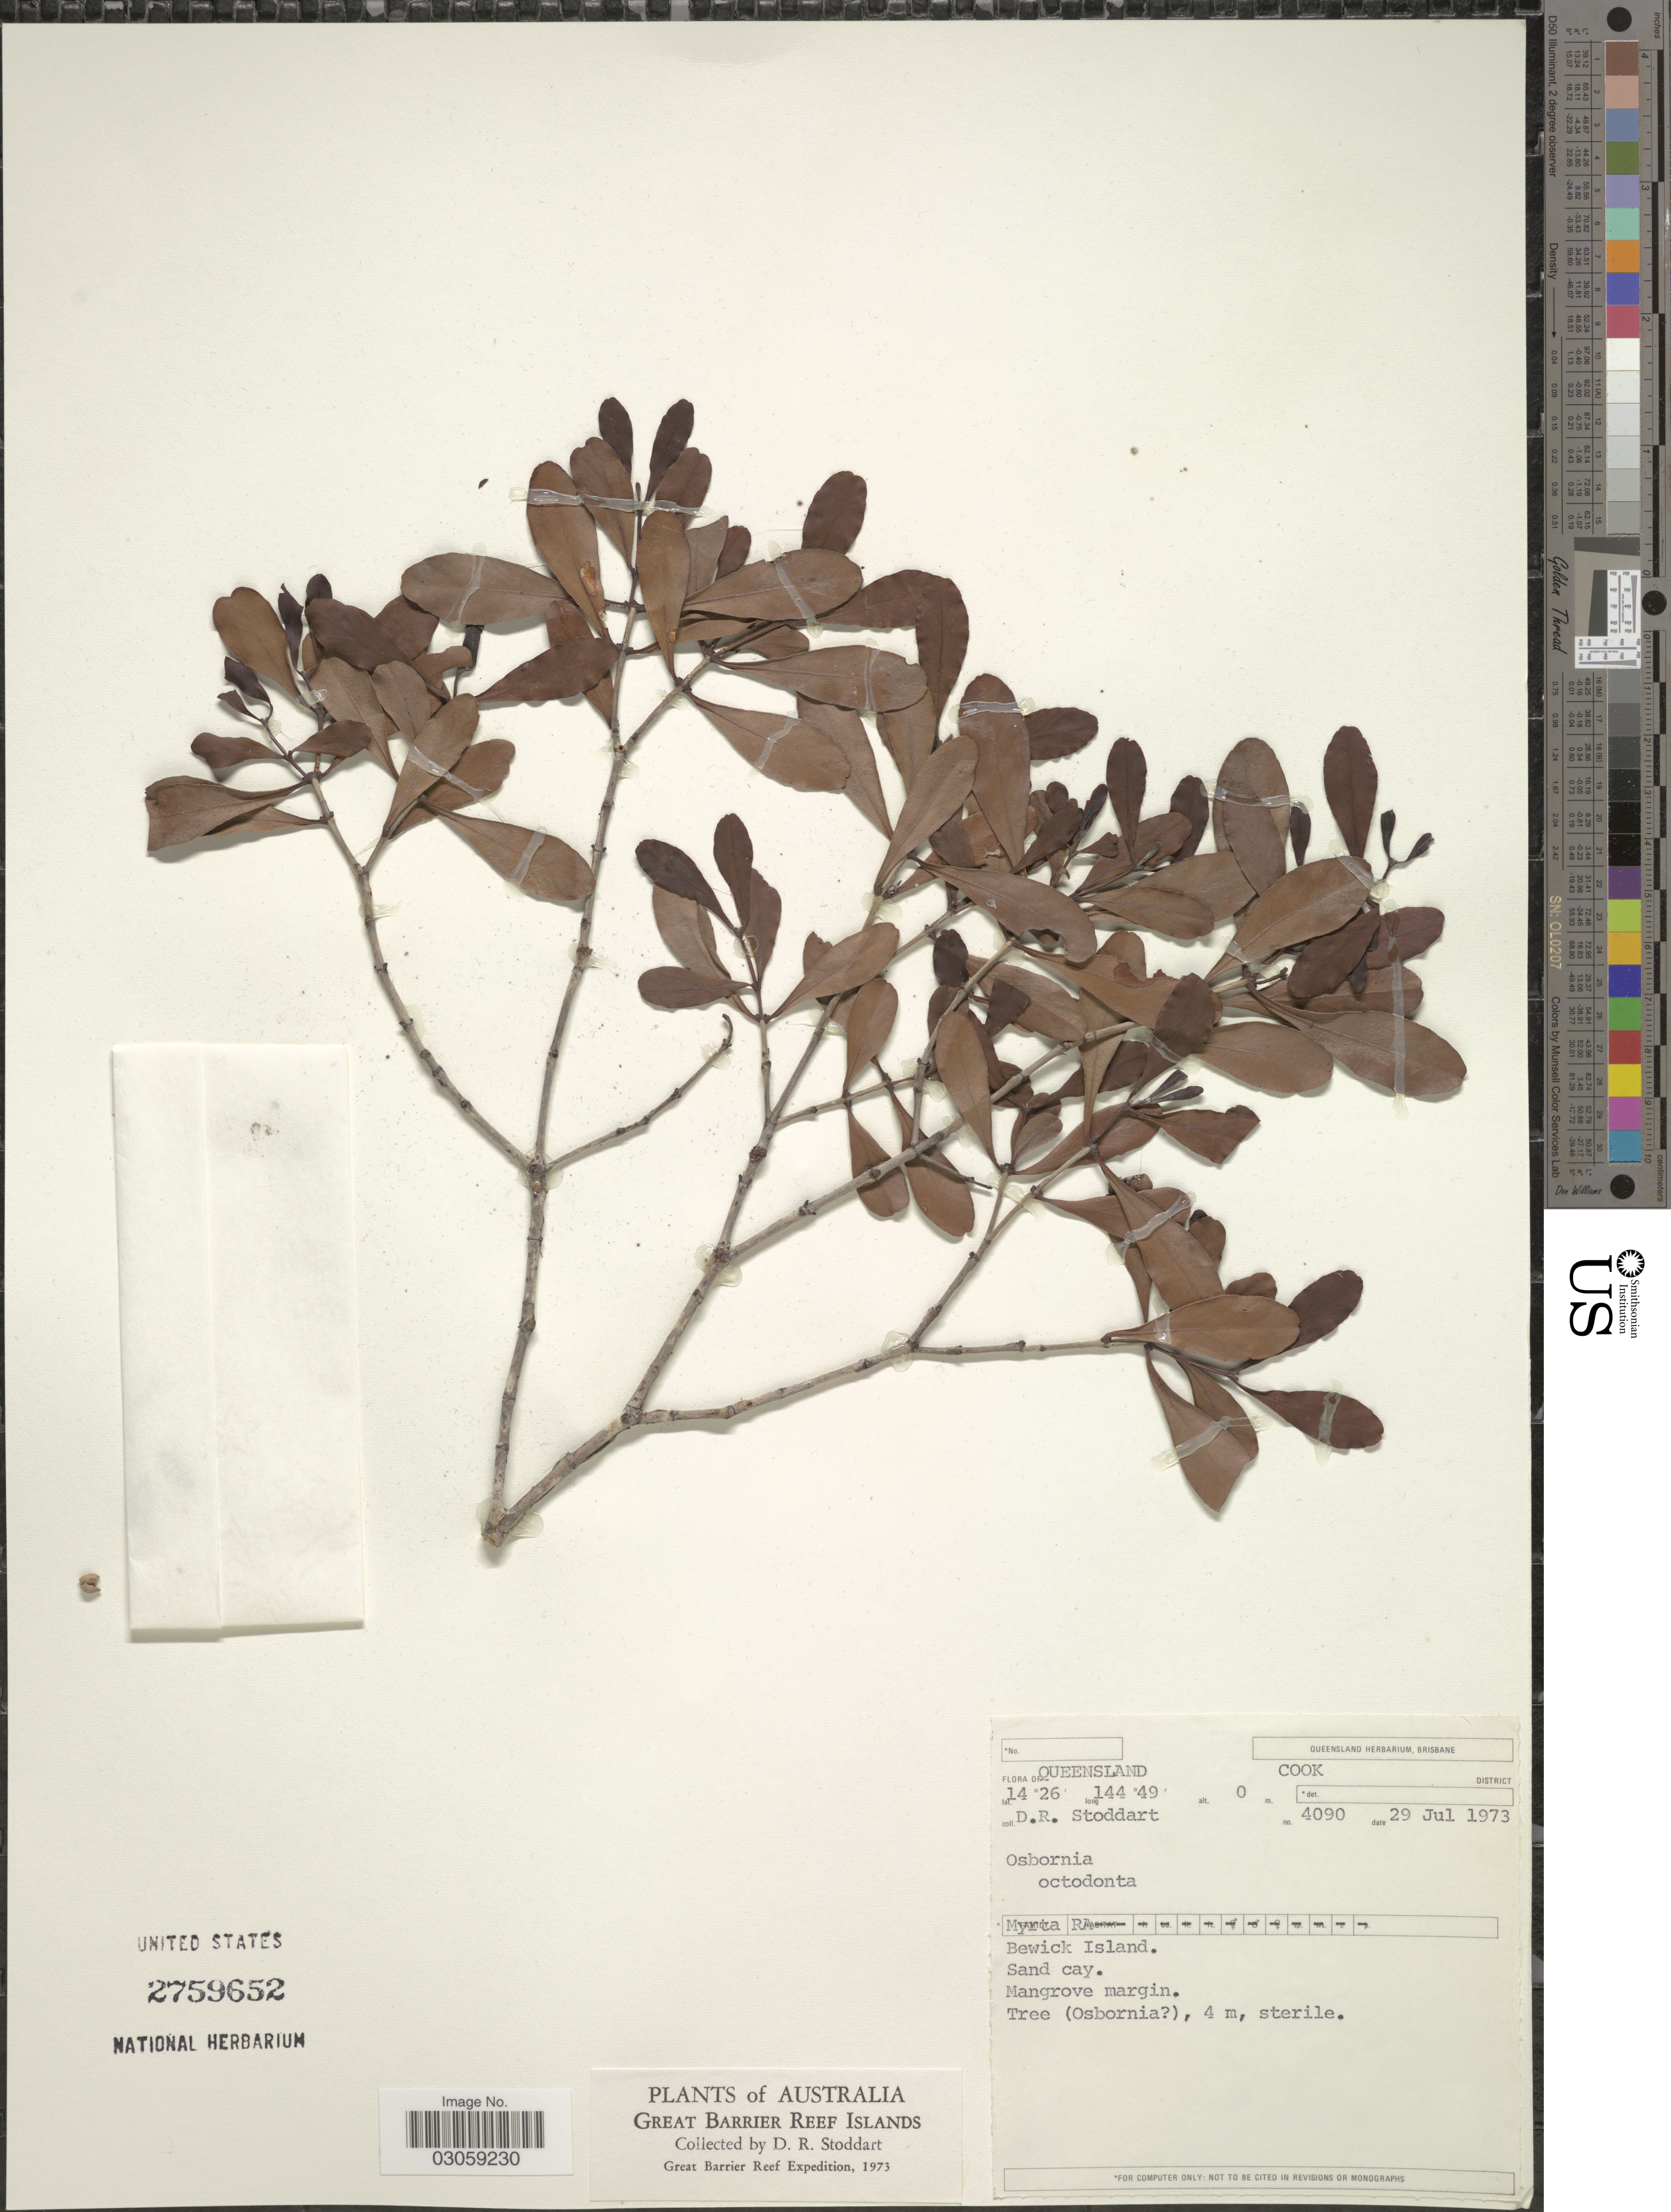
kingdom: Plantae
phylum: Tracheophyta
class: Magnoliopsida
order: Myrtales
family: Myrtaceae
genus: Osbornia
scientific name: Osbornia octodonta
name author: F. Muell.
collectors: D. R. Stoddart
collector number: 4090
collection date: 1973-07-29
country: Australia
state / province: Queensland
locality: Cook District. Bewick Island.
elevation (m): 0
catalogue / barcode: US 2759652